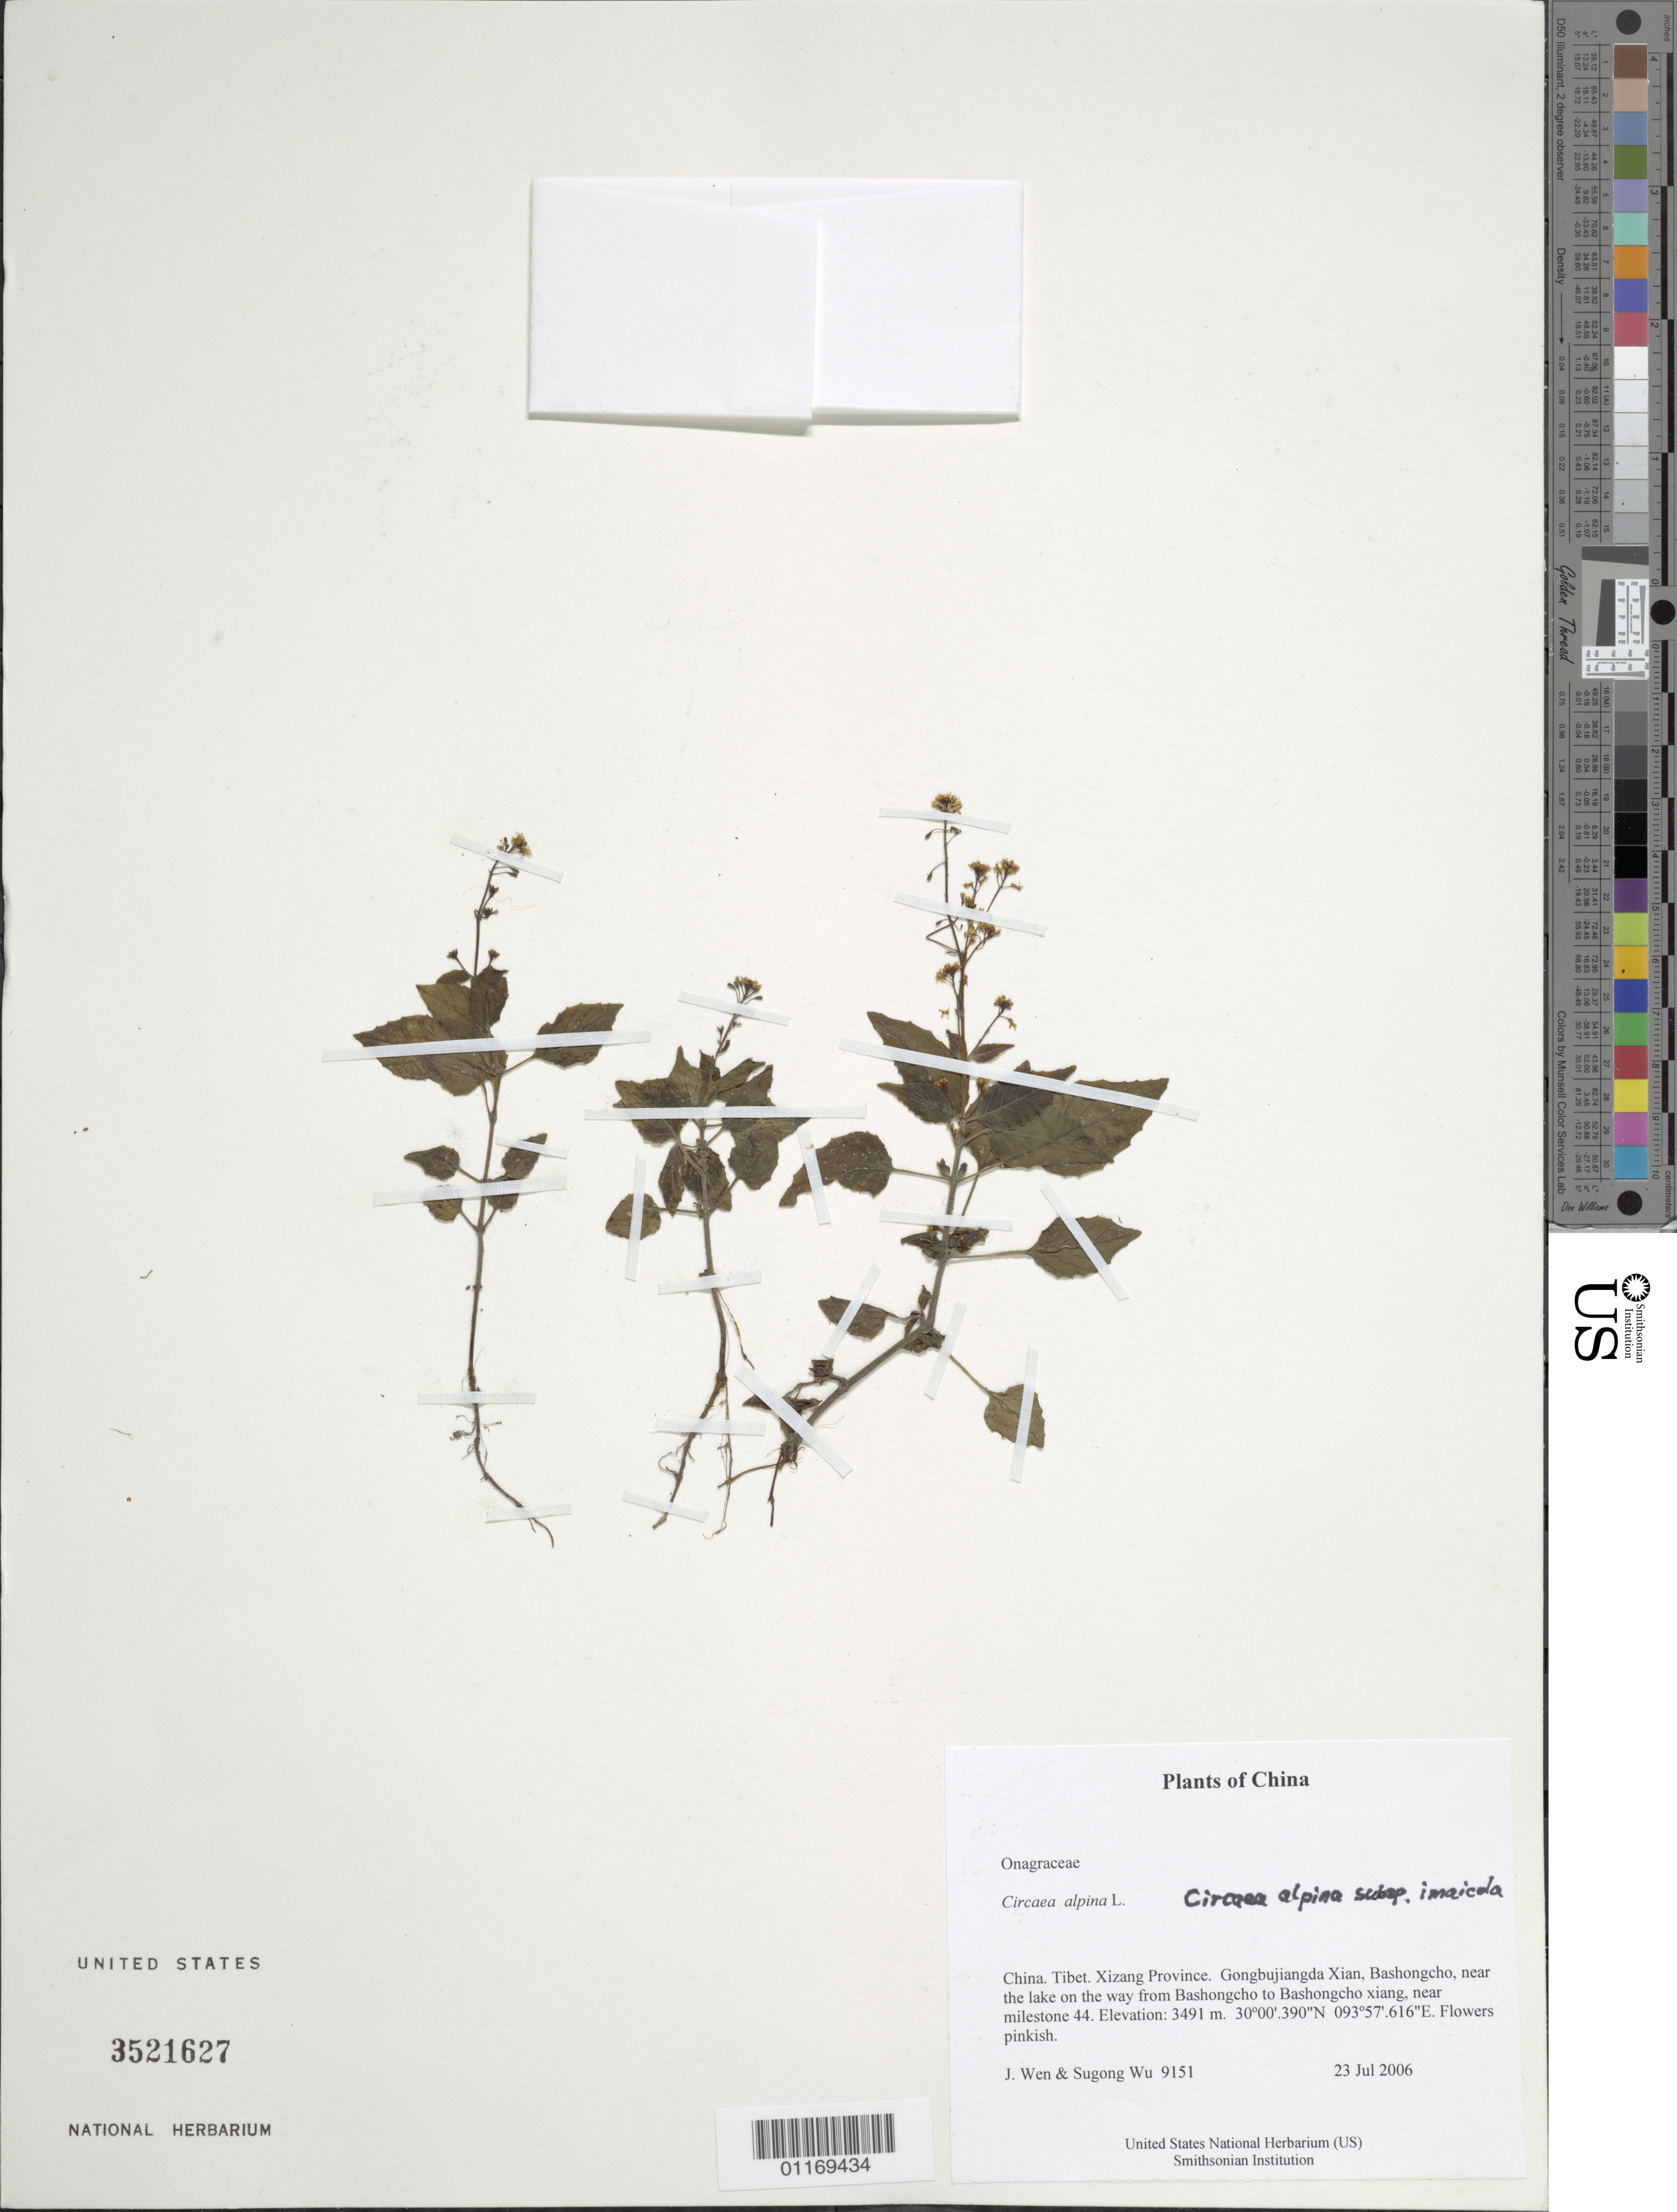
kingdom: Plantae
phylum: Tracheophyta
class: Magnoliopsida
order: Myrtales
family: Onagraceae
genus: Circaea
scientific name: Circaea alpina subsp. imaicola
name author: (Asch. & Magnus) Kitam.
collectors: J. Wen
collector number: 9151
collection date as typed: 23 Jul 2006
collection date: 2006-07-23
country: China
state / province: Xizang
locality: Xizang Province. Gongbujiangda Xian, Bashongcho, near the lake on the way from Bashongcho to Bashongcho xiang, near milestone 44.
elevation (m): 3491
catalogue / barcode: US 3521627